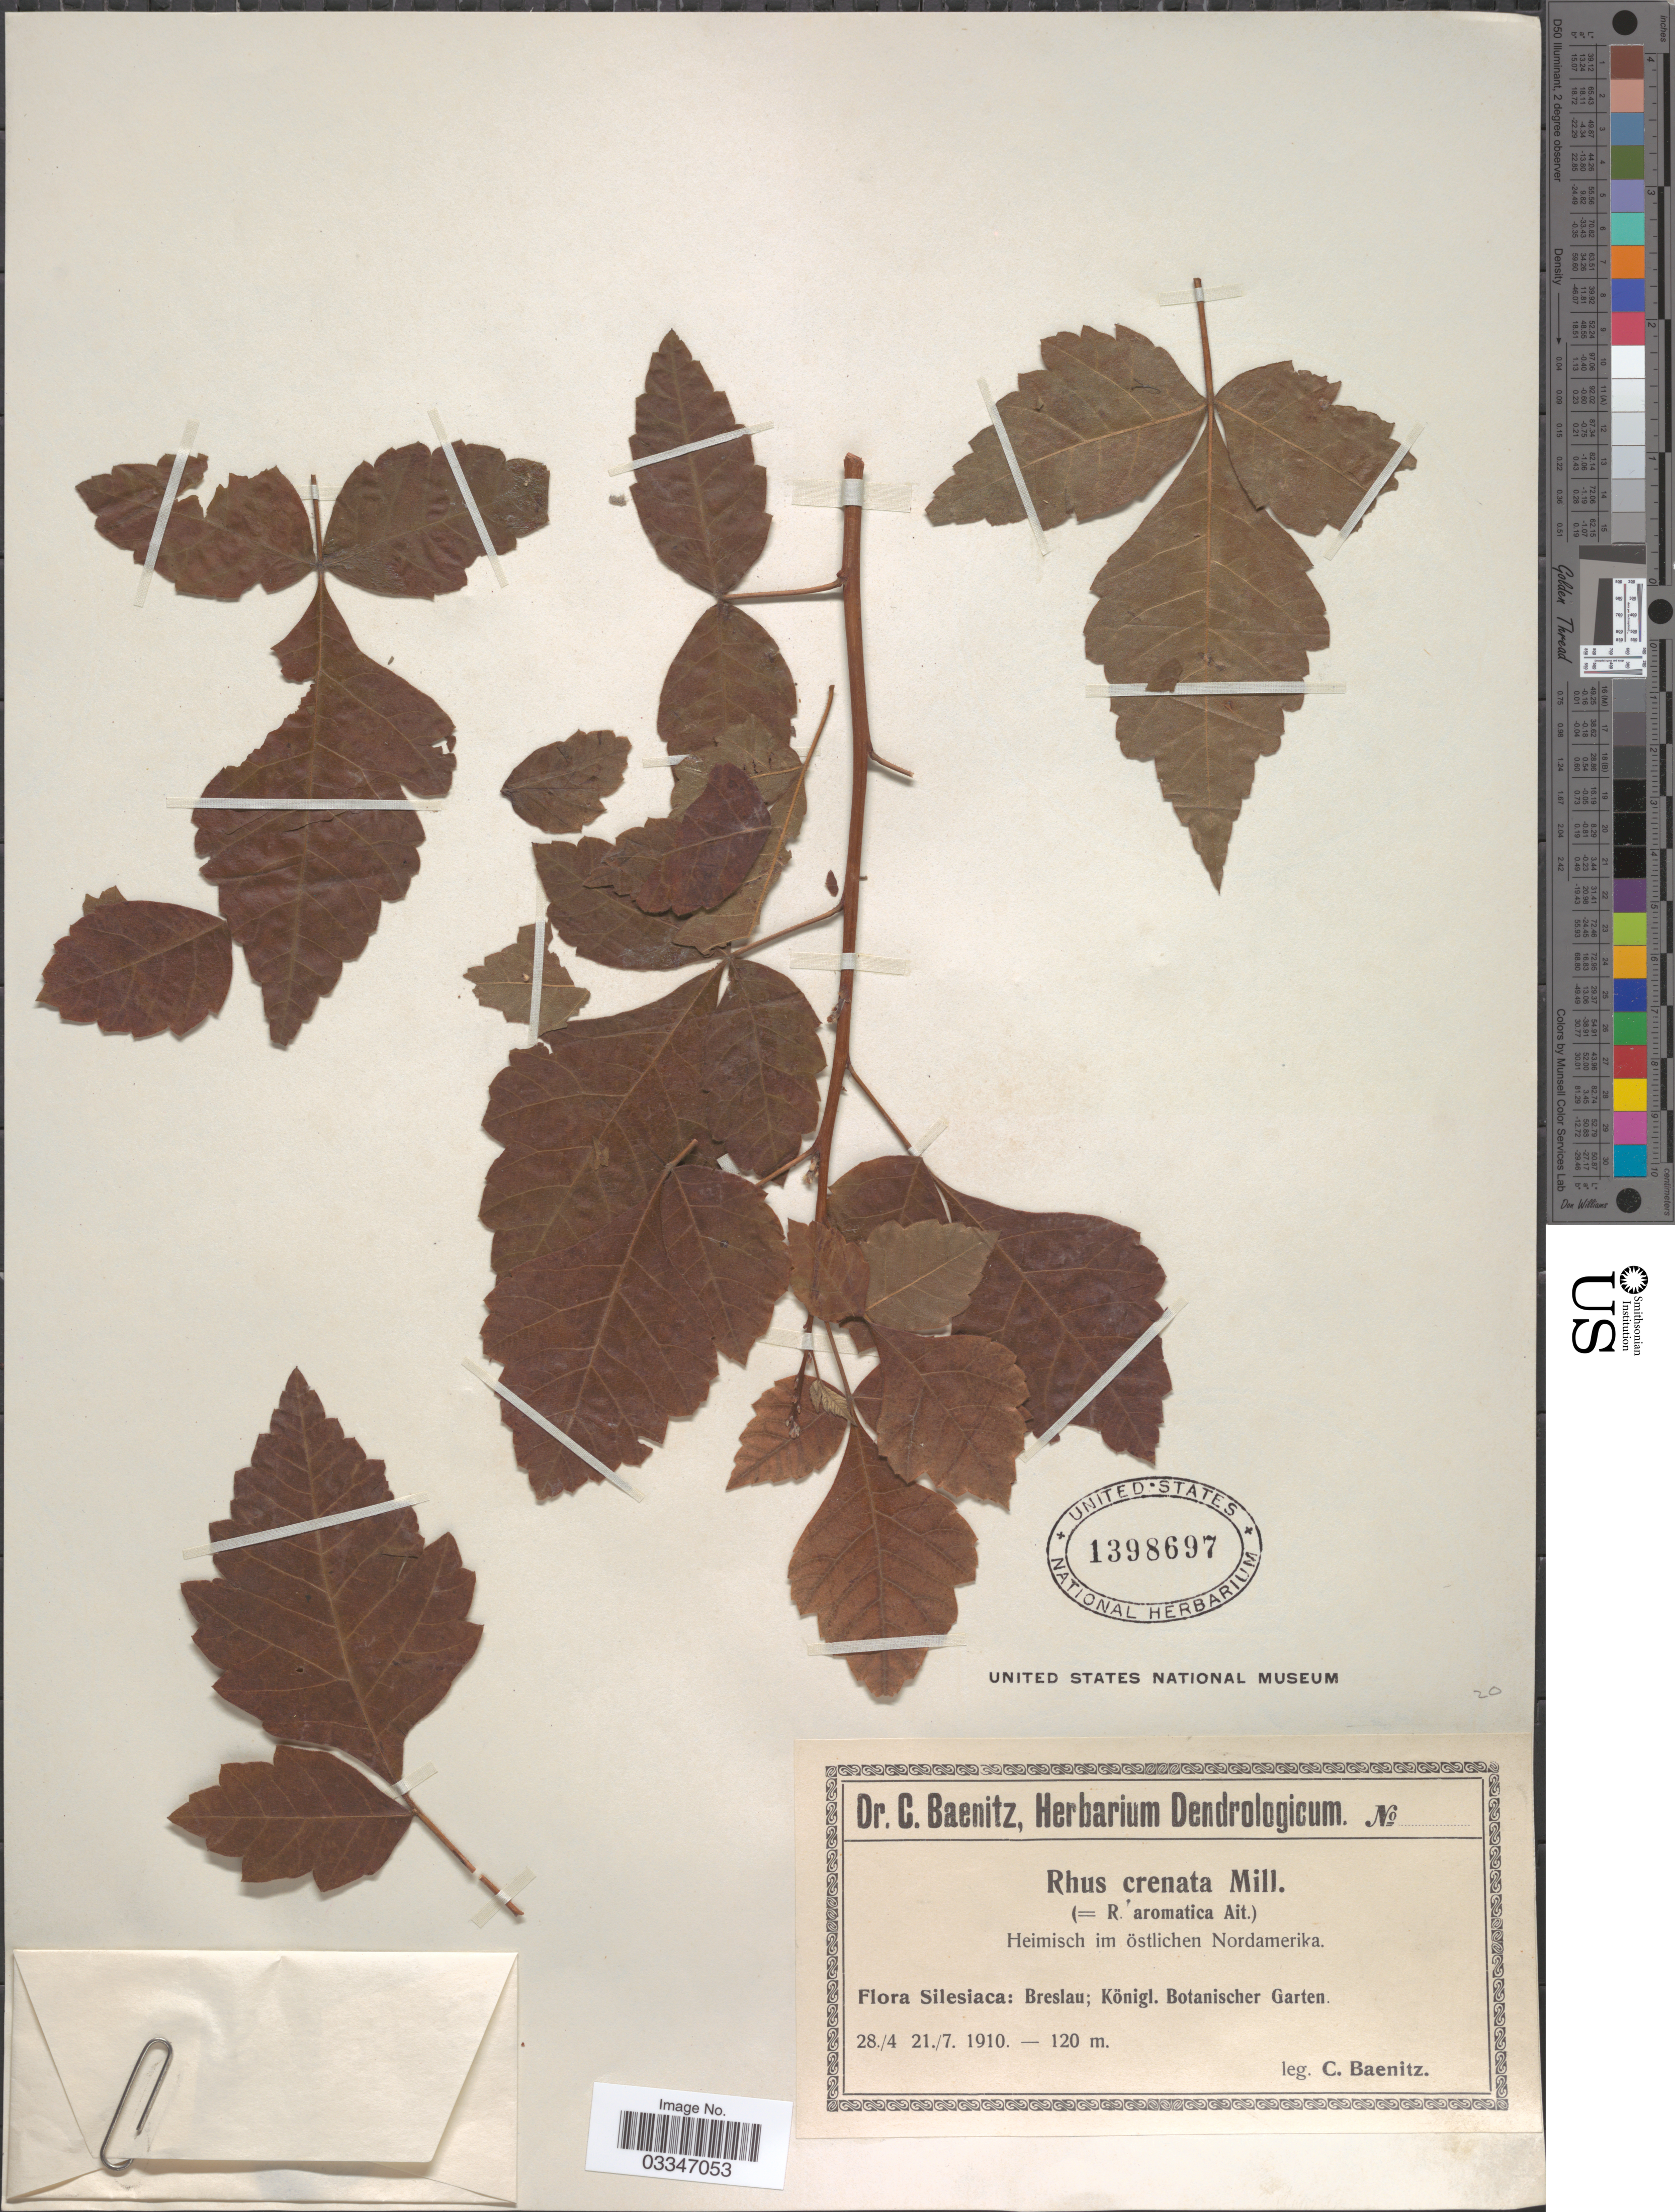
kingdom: Plantae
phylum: Tracheophyta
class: Magnoliopsida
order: Sapindales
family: Anacardiaceae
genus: Rhus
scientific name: Rhus aromatica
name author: Aiton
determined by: Mitchell, John D.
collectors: C. G. Baenitz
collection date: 1910-04-28/1910-07-21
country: Poland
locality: Silesiaca: Breslau; Königl. Botanischer Garten.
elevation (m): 120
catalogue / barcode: US 1398697